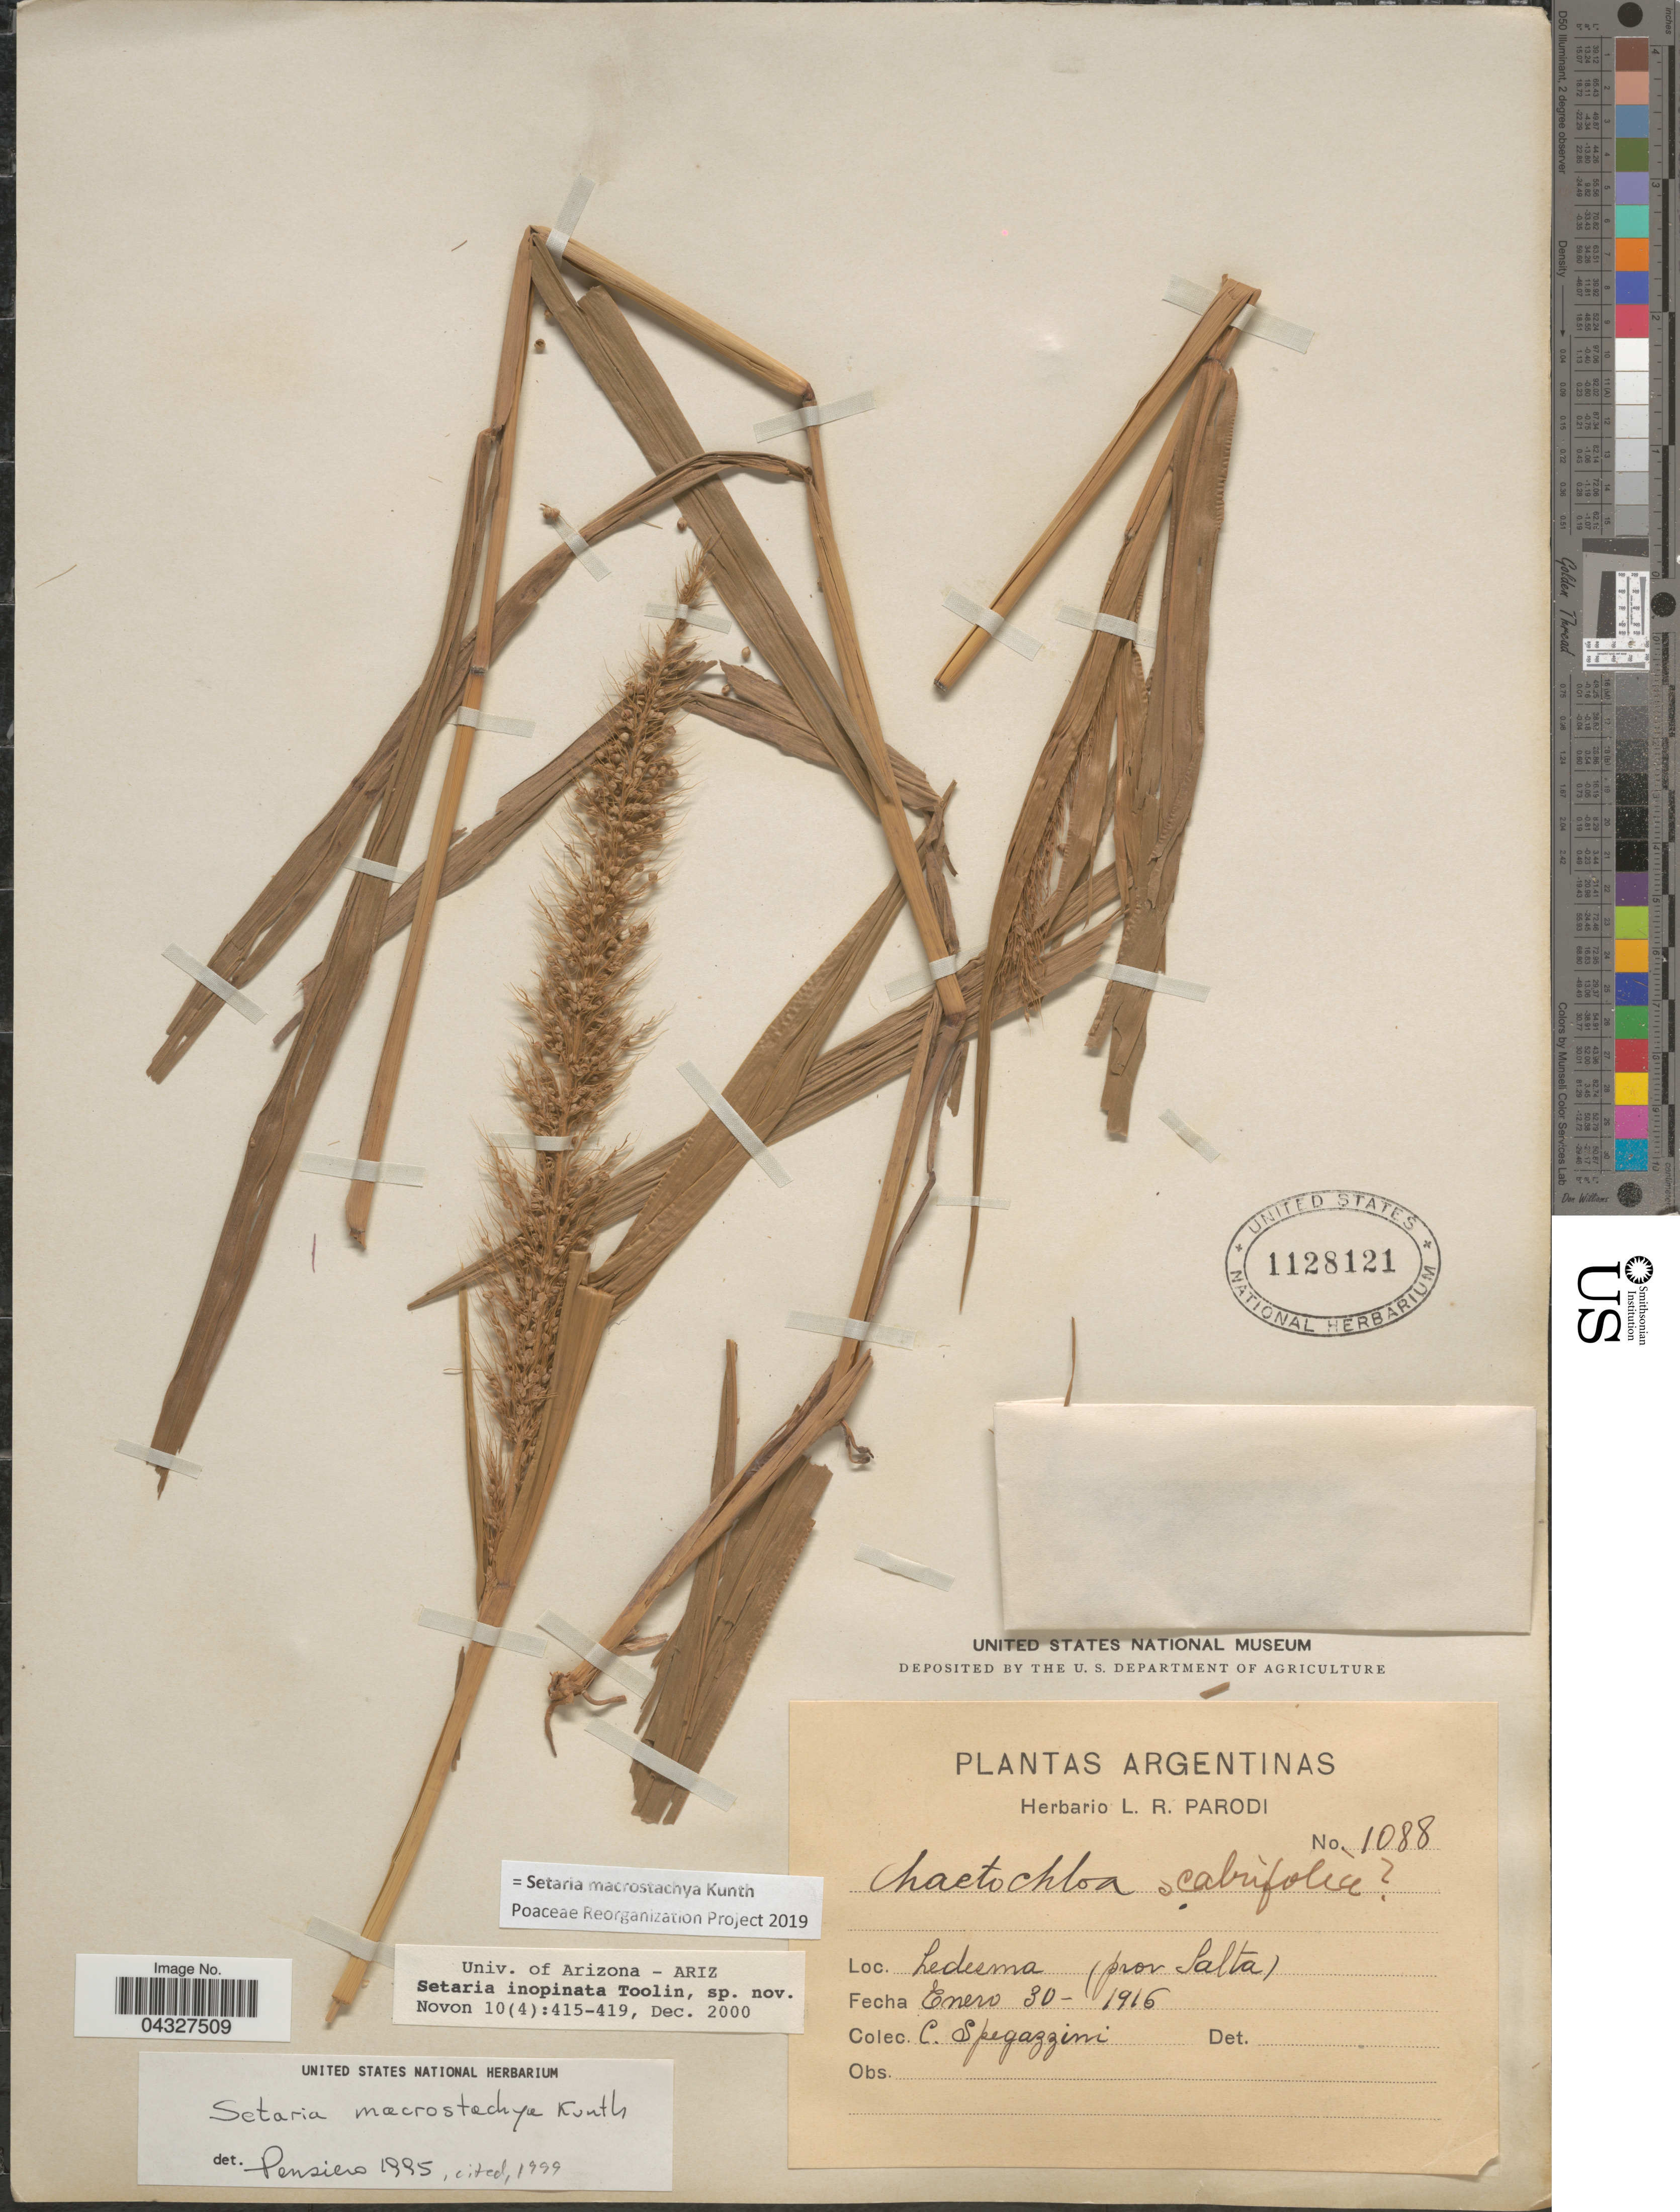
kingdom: Plantae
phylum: Tracheophyta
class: Liliopsida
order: Poales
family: Poaceae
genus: Setaria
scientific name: Setaria macrostachya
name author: Kunth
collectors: C. L. Spegazzini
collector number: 1088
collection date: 1916-01-30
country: Argentina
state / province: Salta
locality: Ledesma.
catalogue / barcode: US 1128121